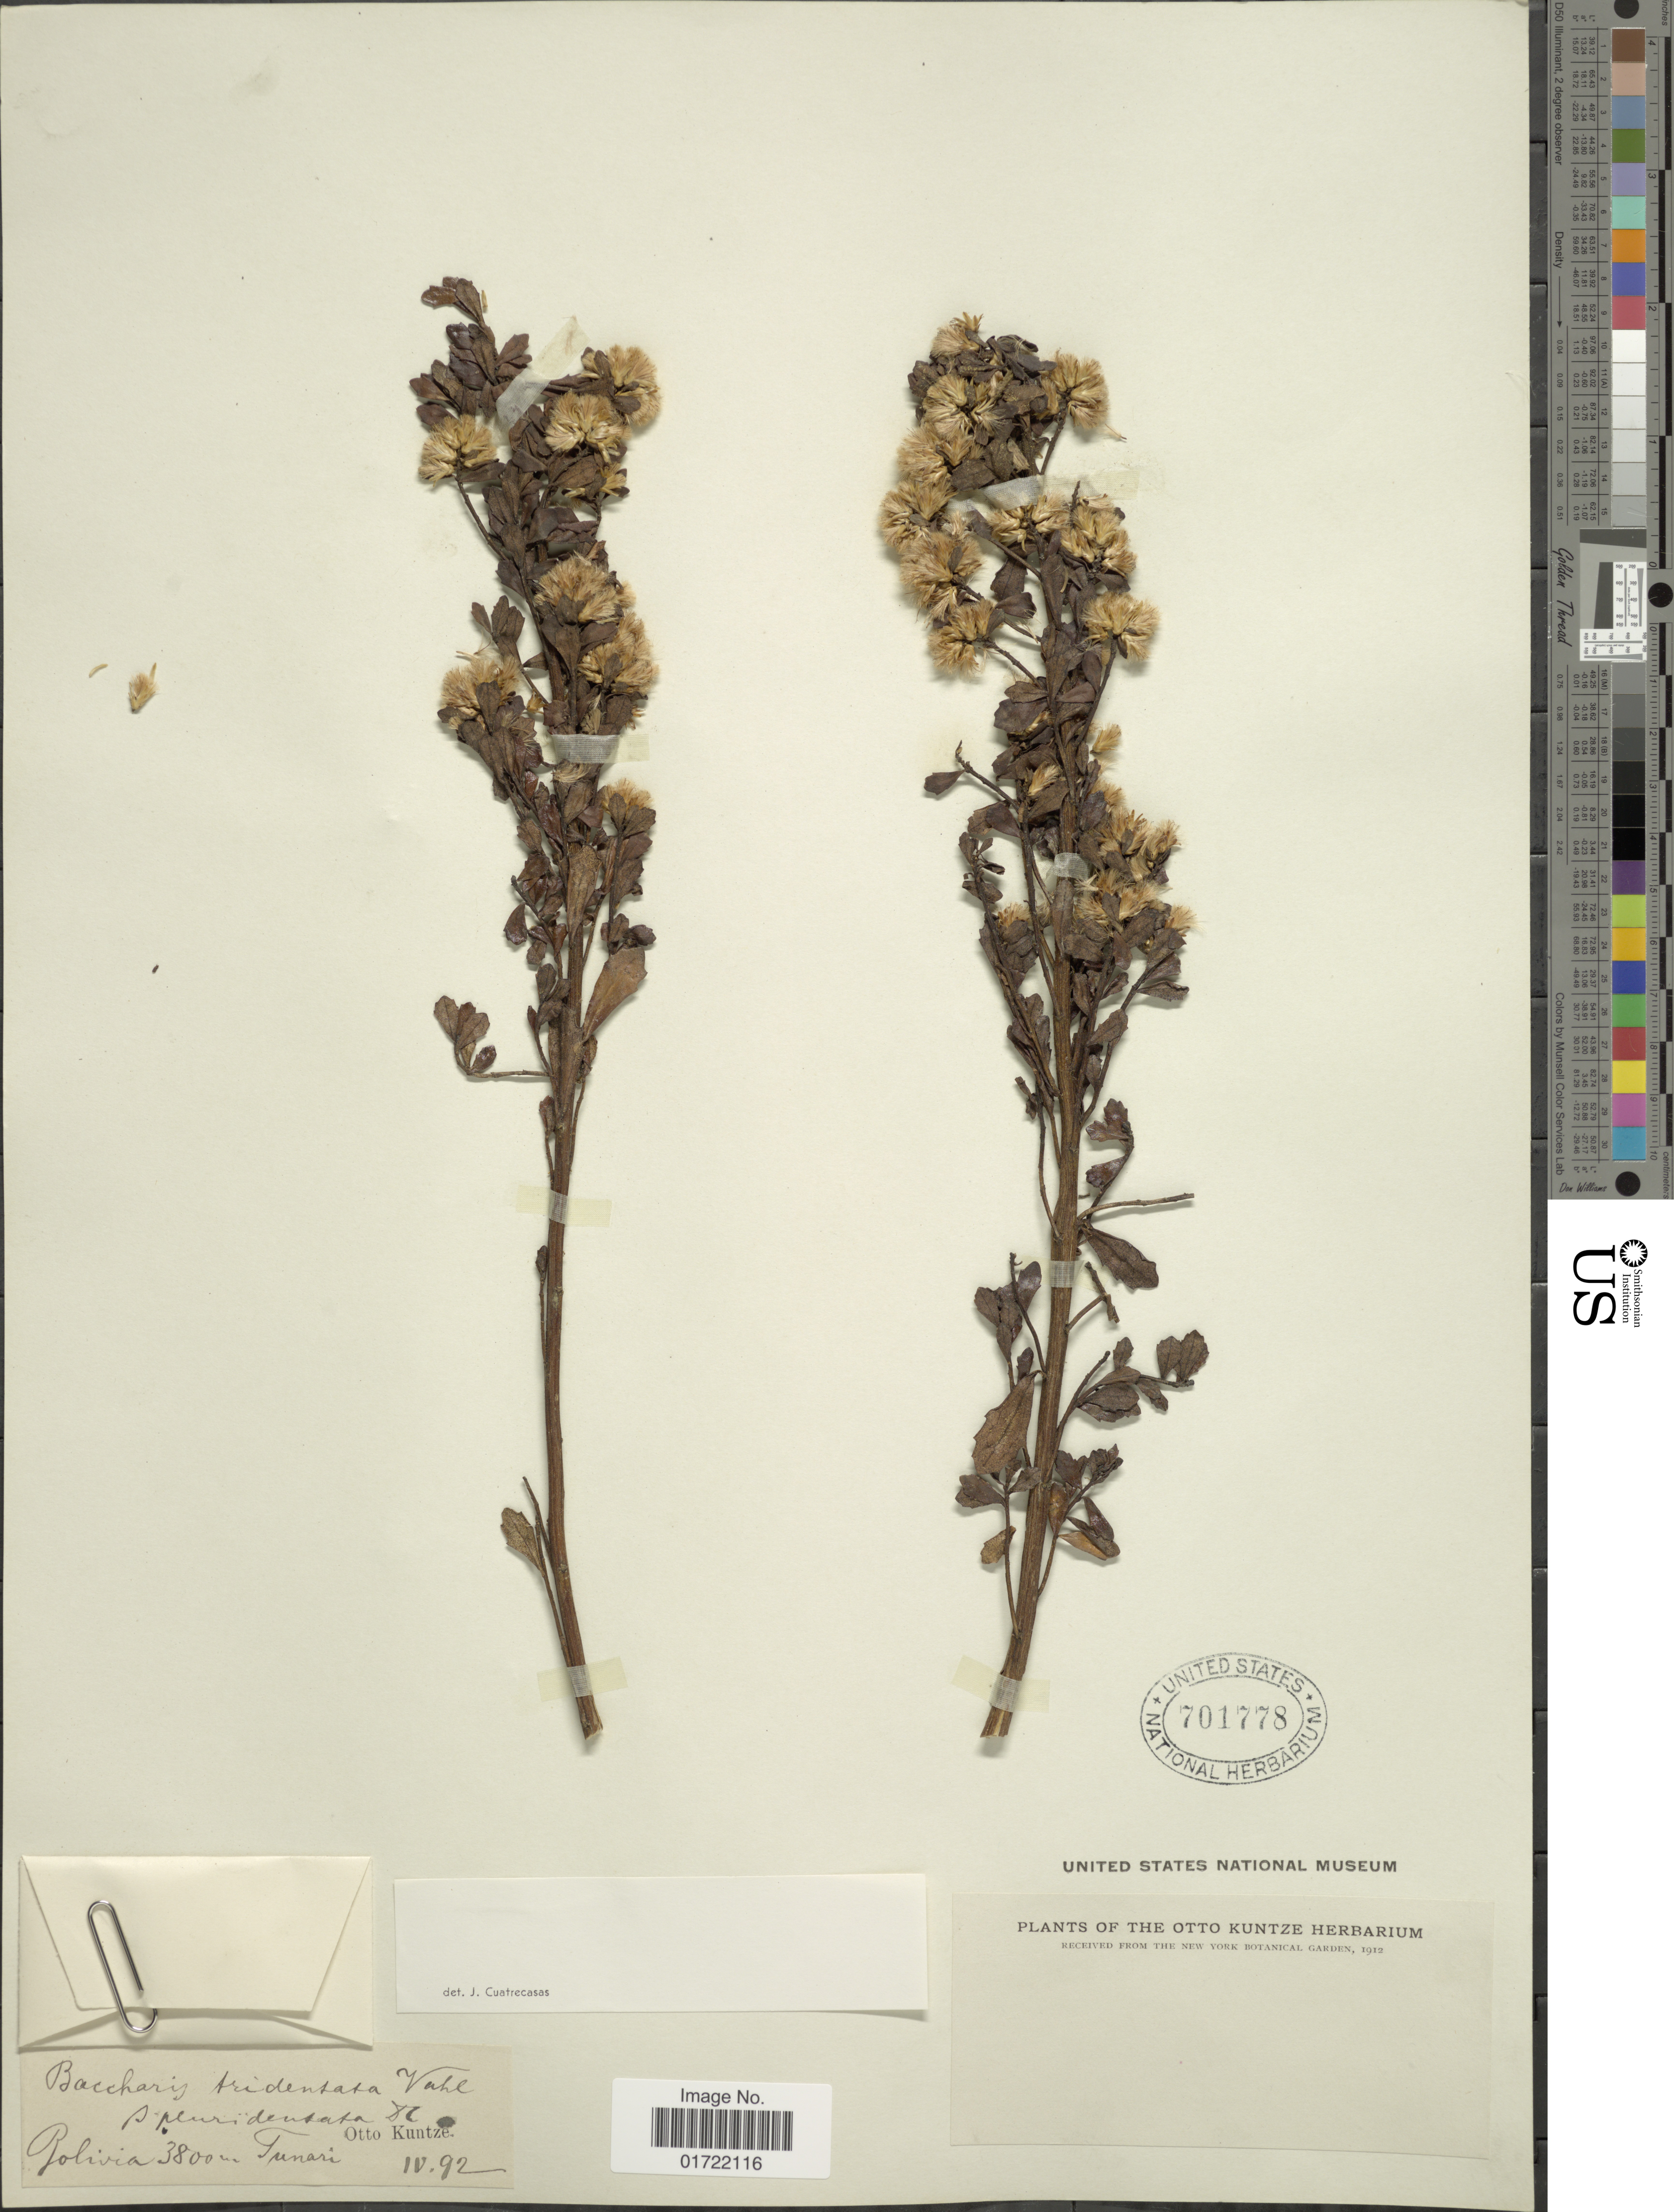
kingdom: Plantae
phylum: Tracheophyta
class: Magnoliopsida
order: Asterales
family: Asteraceae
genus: Baccharis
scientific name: Baccharis chilco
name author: Kunth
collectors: C.E.O. Kuntze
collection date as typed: Transcribed d/m/y: /4/92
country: Bolivia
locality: Tunari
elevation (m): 3800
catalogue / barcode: US 701778